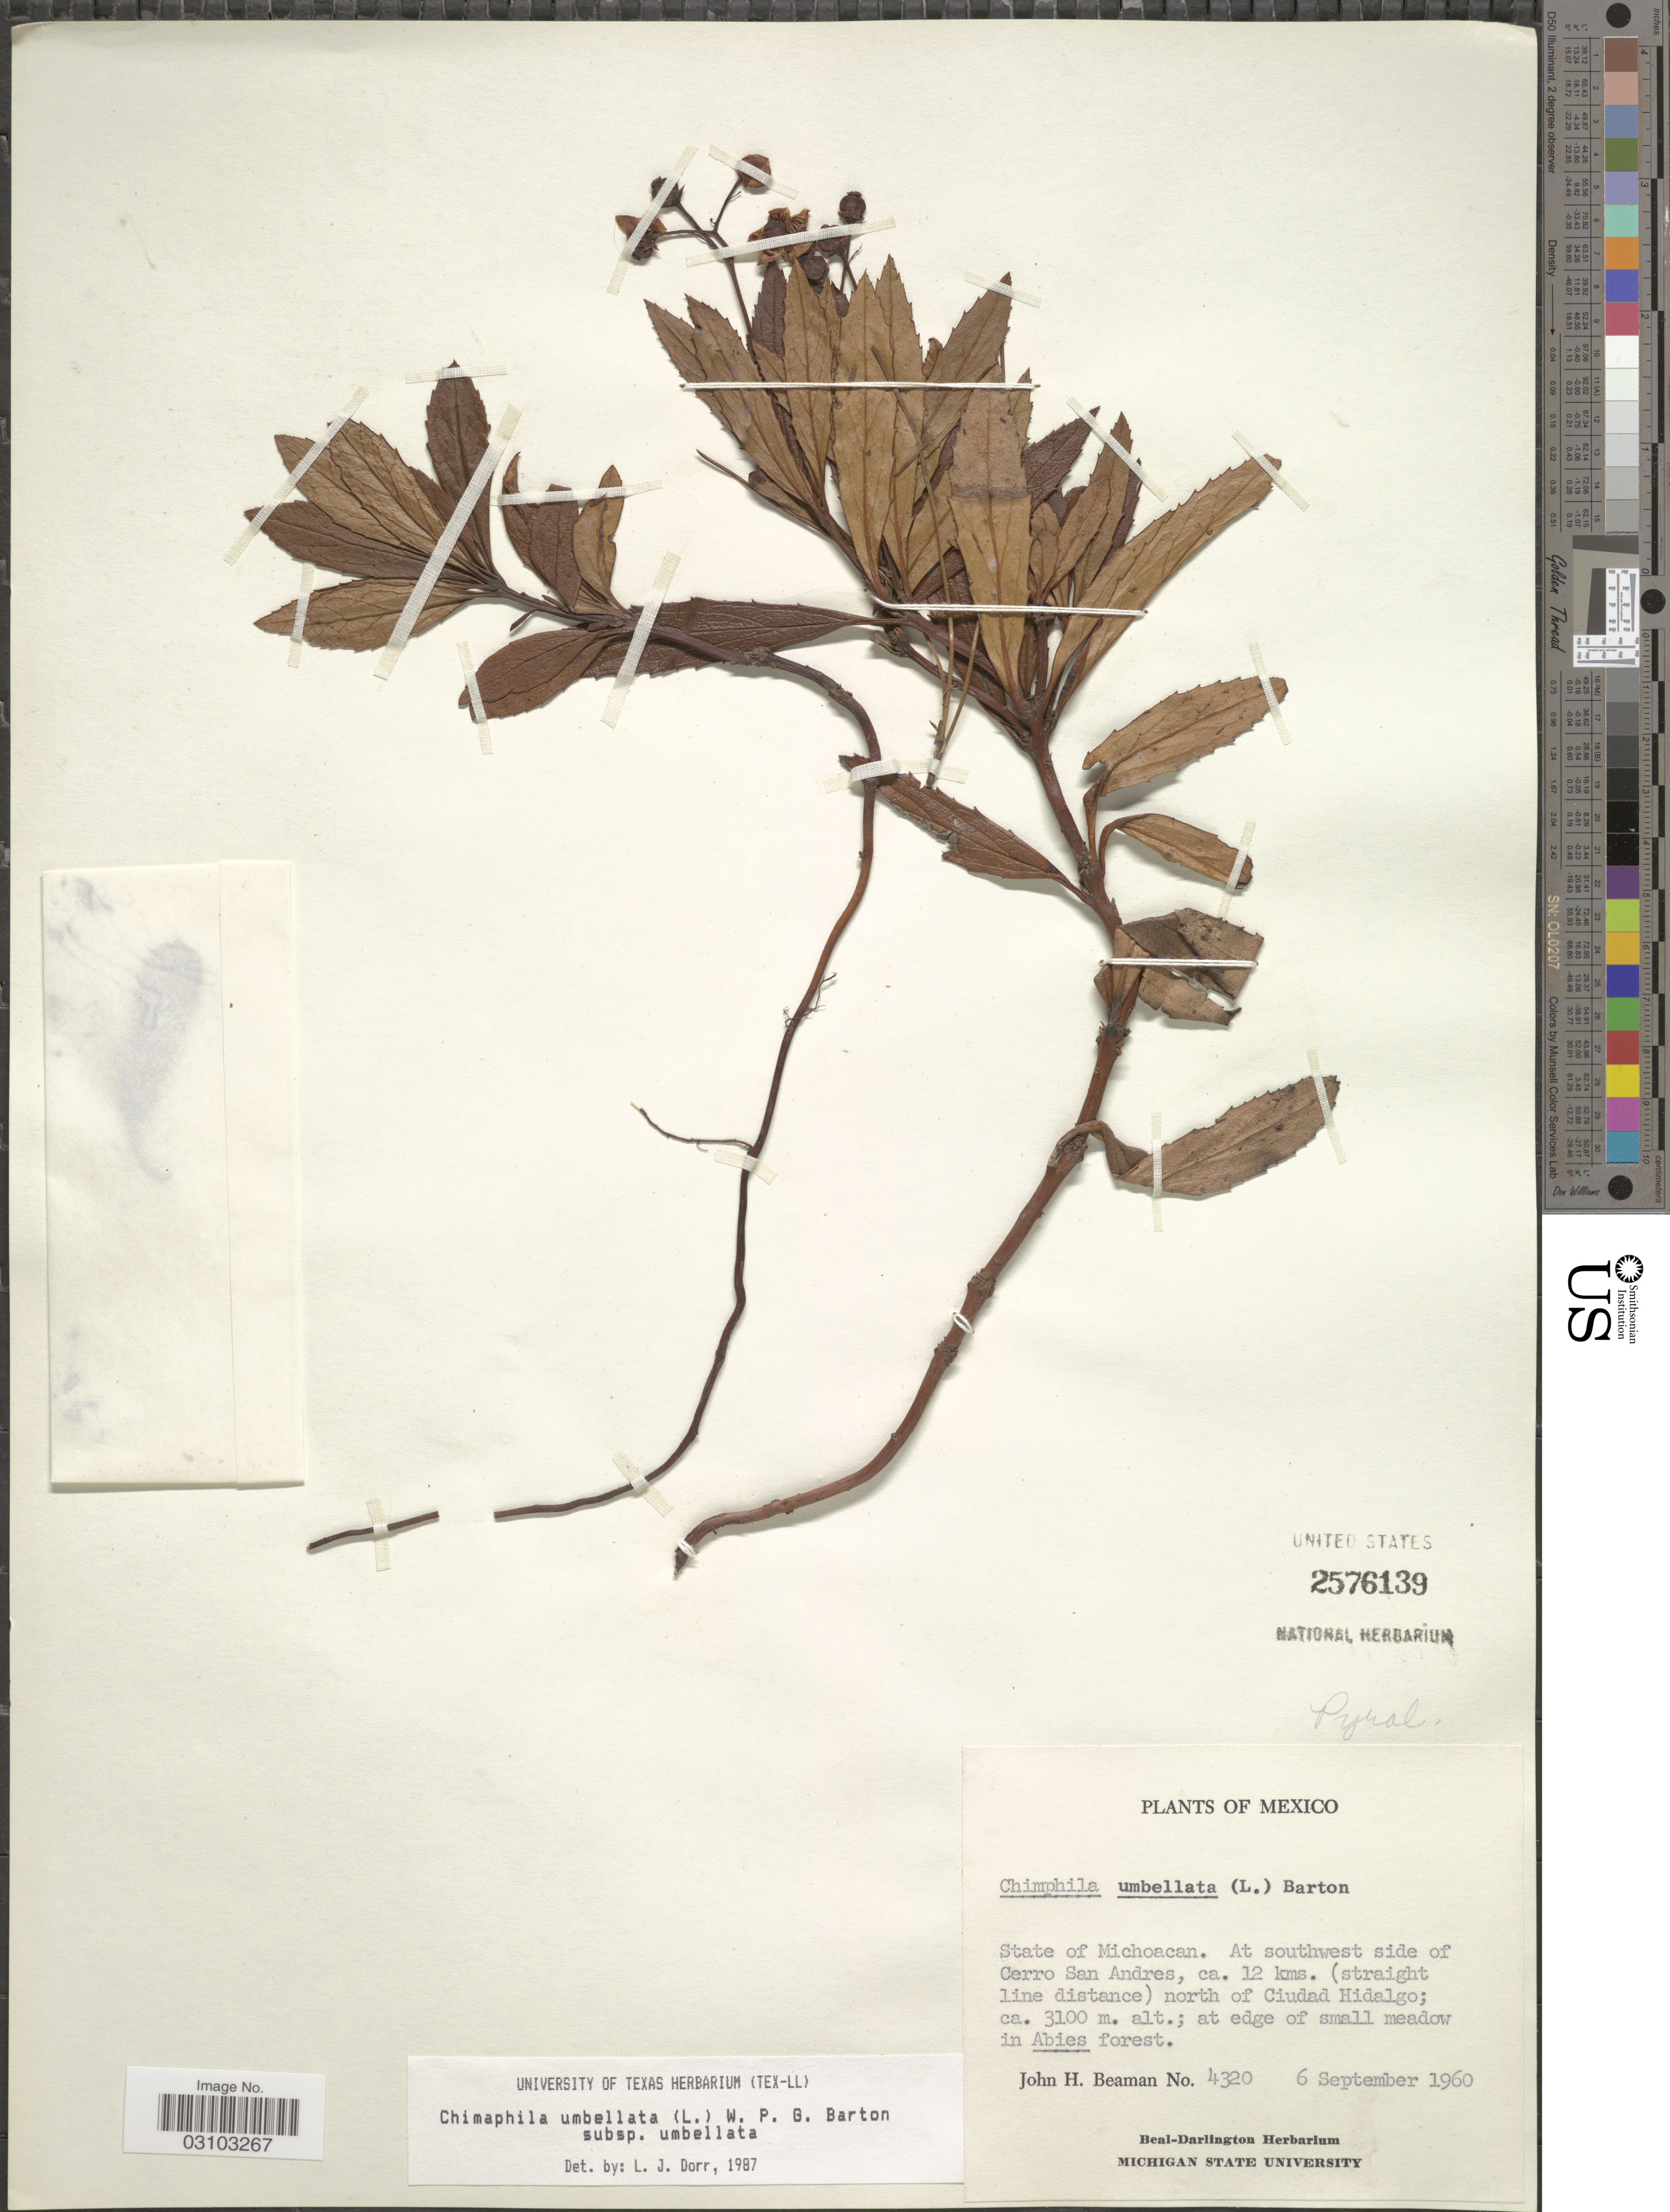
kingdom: Plantae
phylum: Tracheophyta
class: Magnoliopsida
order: Ericales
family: Ericaceae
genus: Chimaphila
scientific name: Chimaphila umbellata subsp. umbellata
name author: (L.) W.P.C. Barton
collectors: J. H. Beaman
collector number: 4320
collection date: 1960-09-06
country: Mexico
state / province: Michoacán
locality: At southwest side of Cerro San Andres, ca. 12 kms. (straight line distance) north of Ciudad Hidalgo.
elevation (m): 3100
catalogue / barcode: US 2576139